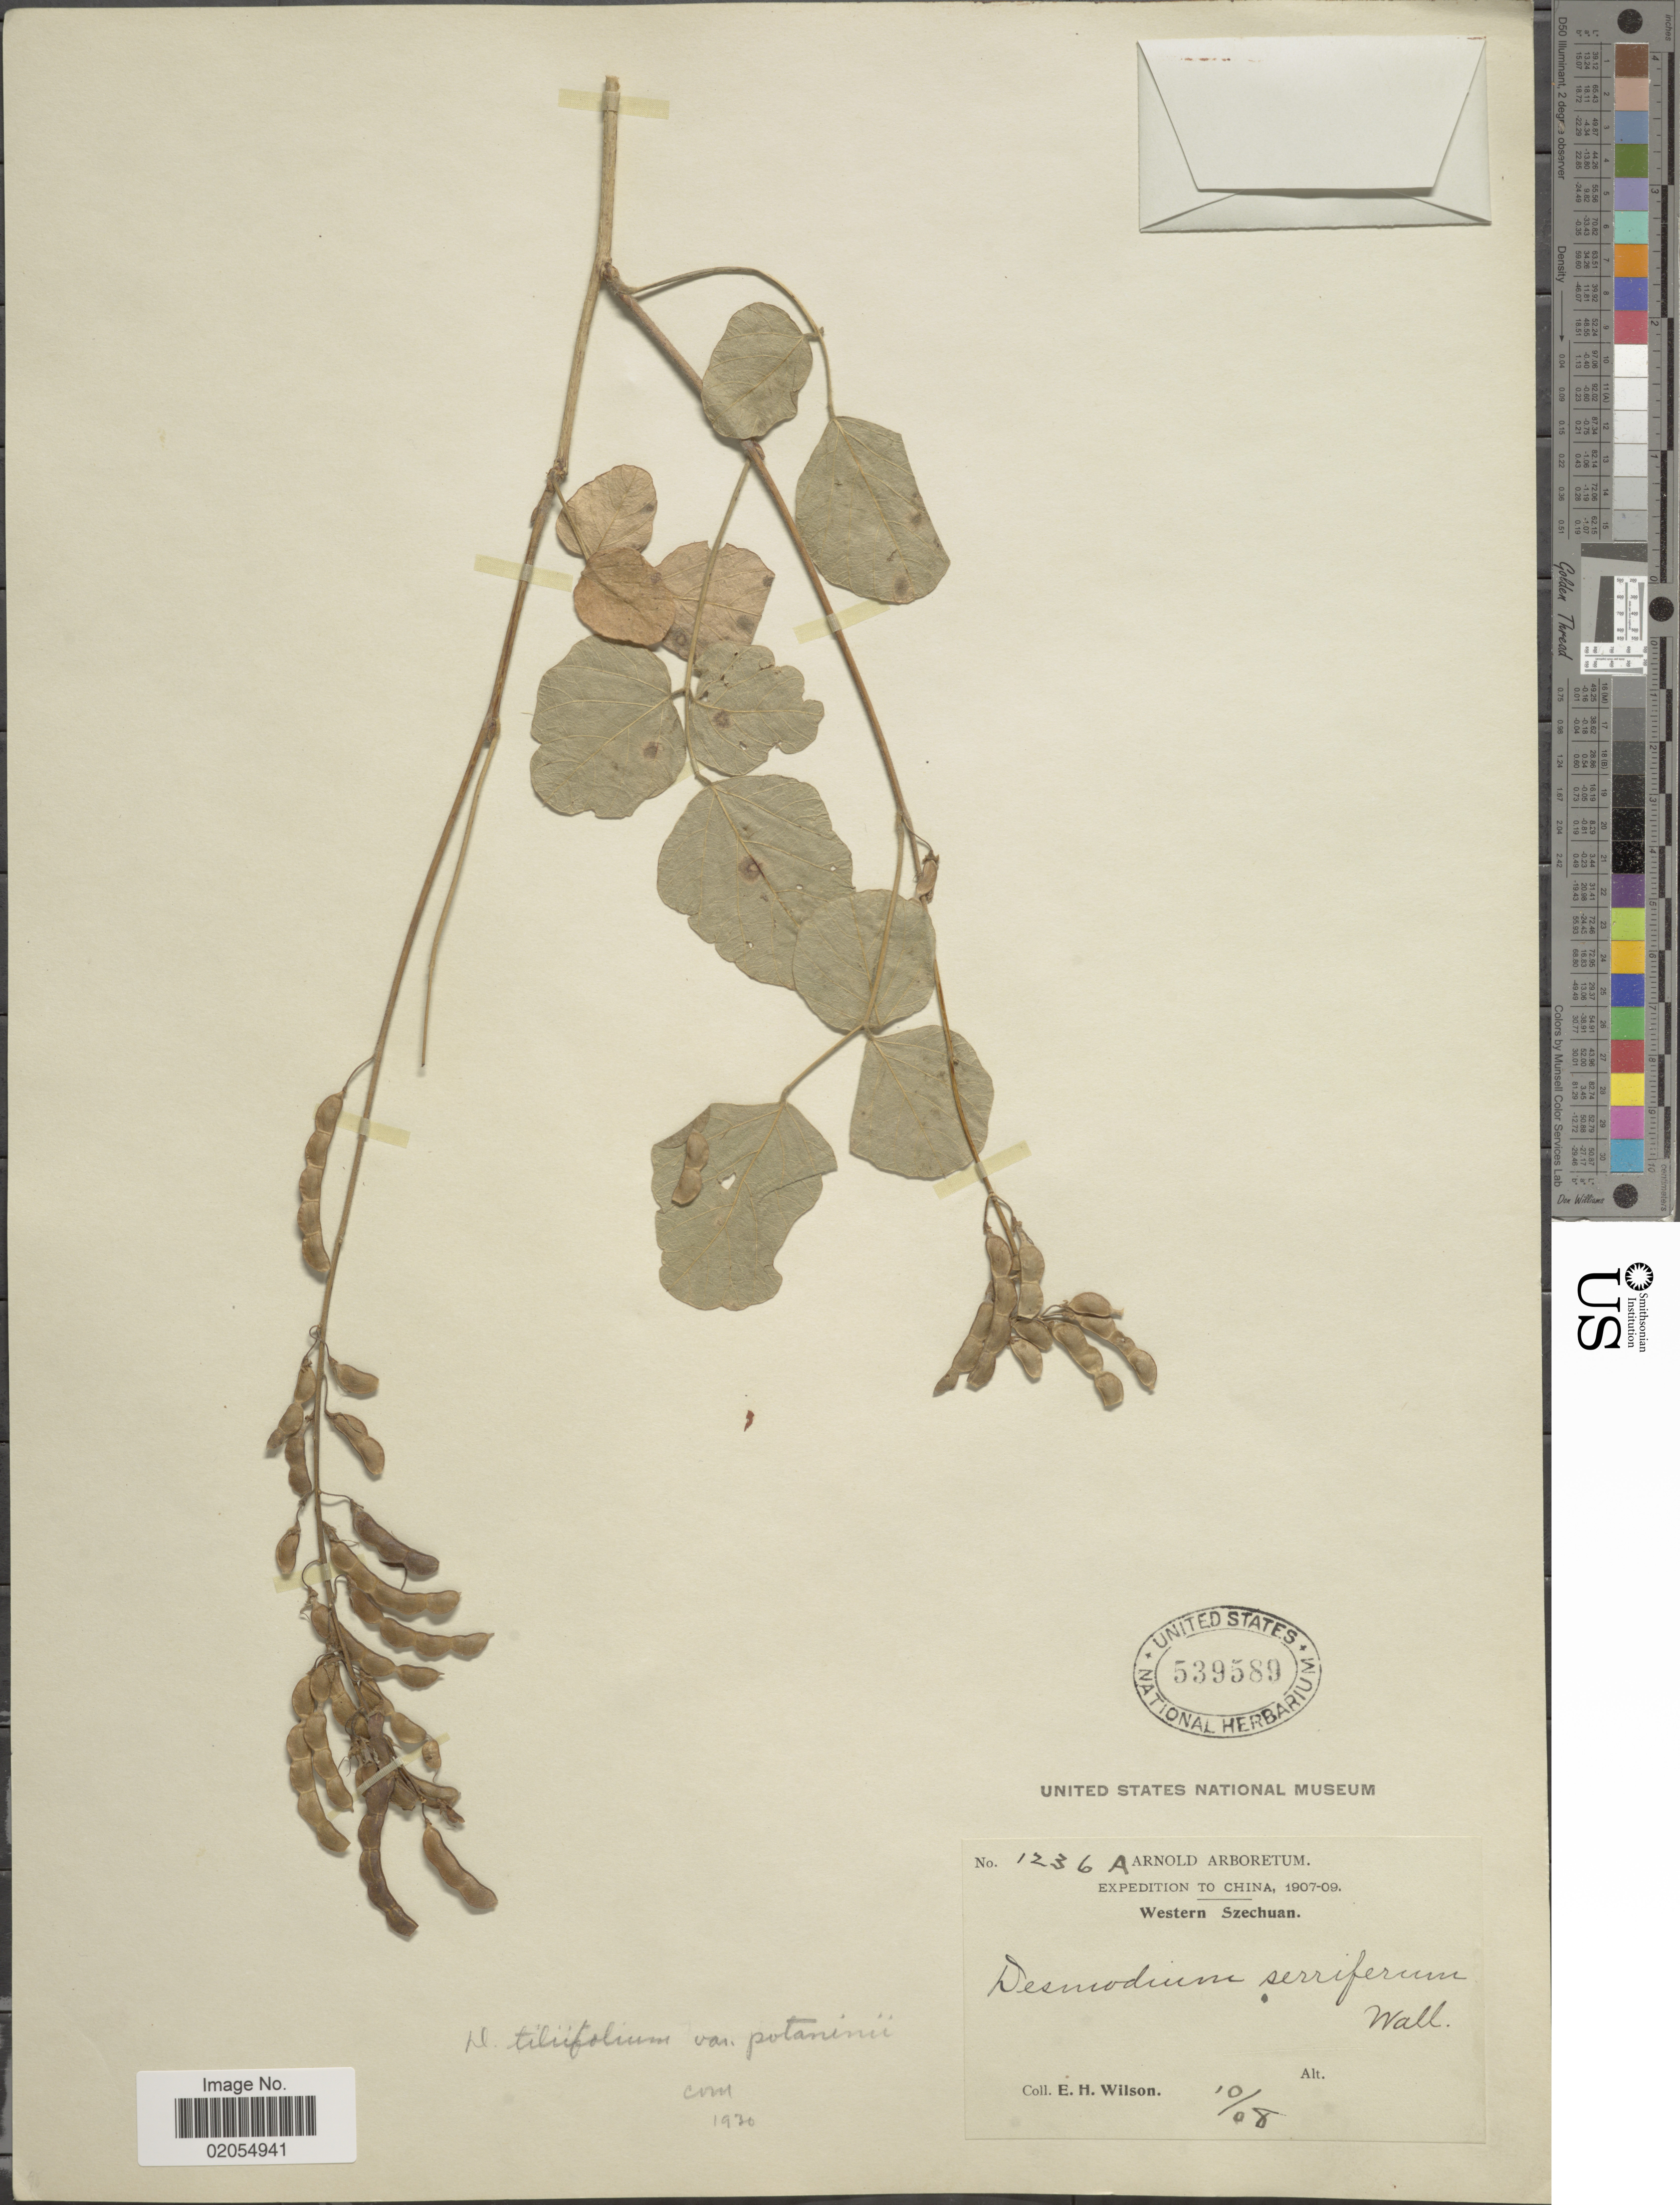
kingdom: Plantae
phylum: Tracheophyta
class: Magnoliopsida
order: Fabales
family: Fabaceae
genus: Sunhangia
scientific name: Sunhangia elegans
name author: (DC.) H. Ohashi & K. Ohashi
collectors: E. Wilson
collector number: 1236A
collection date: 1907-08-10/1909-08-10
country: China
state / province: Sichuan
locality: Western Szechuan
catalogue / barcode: US 539589